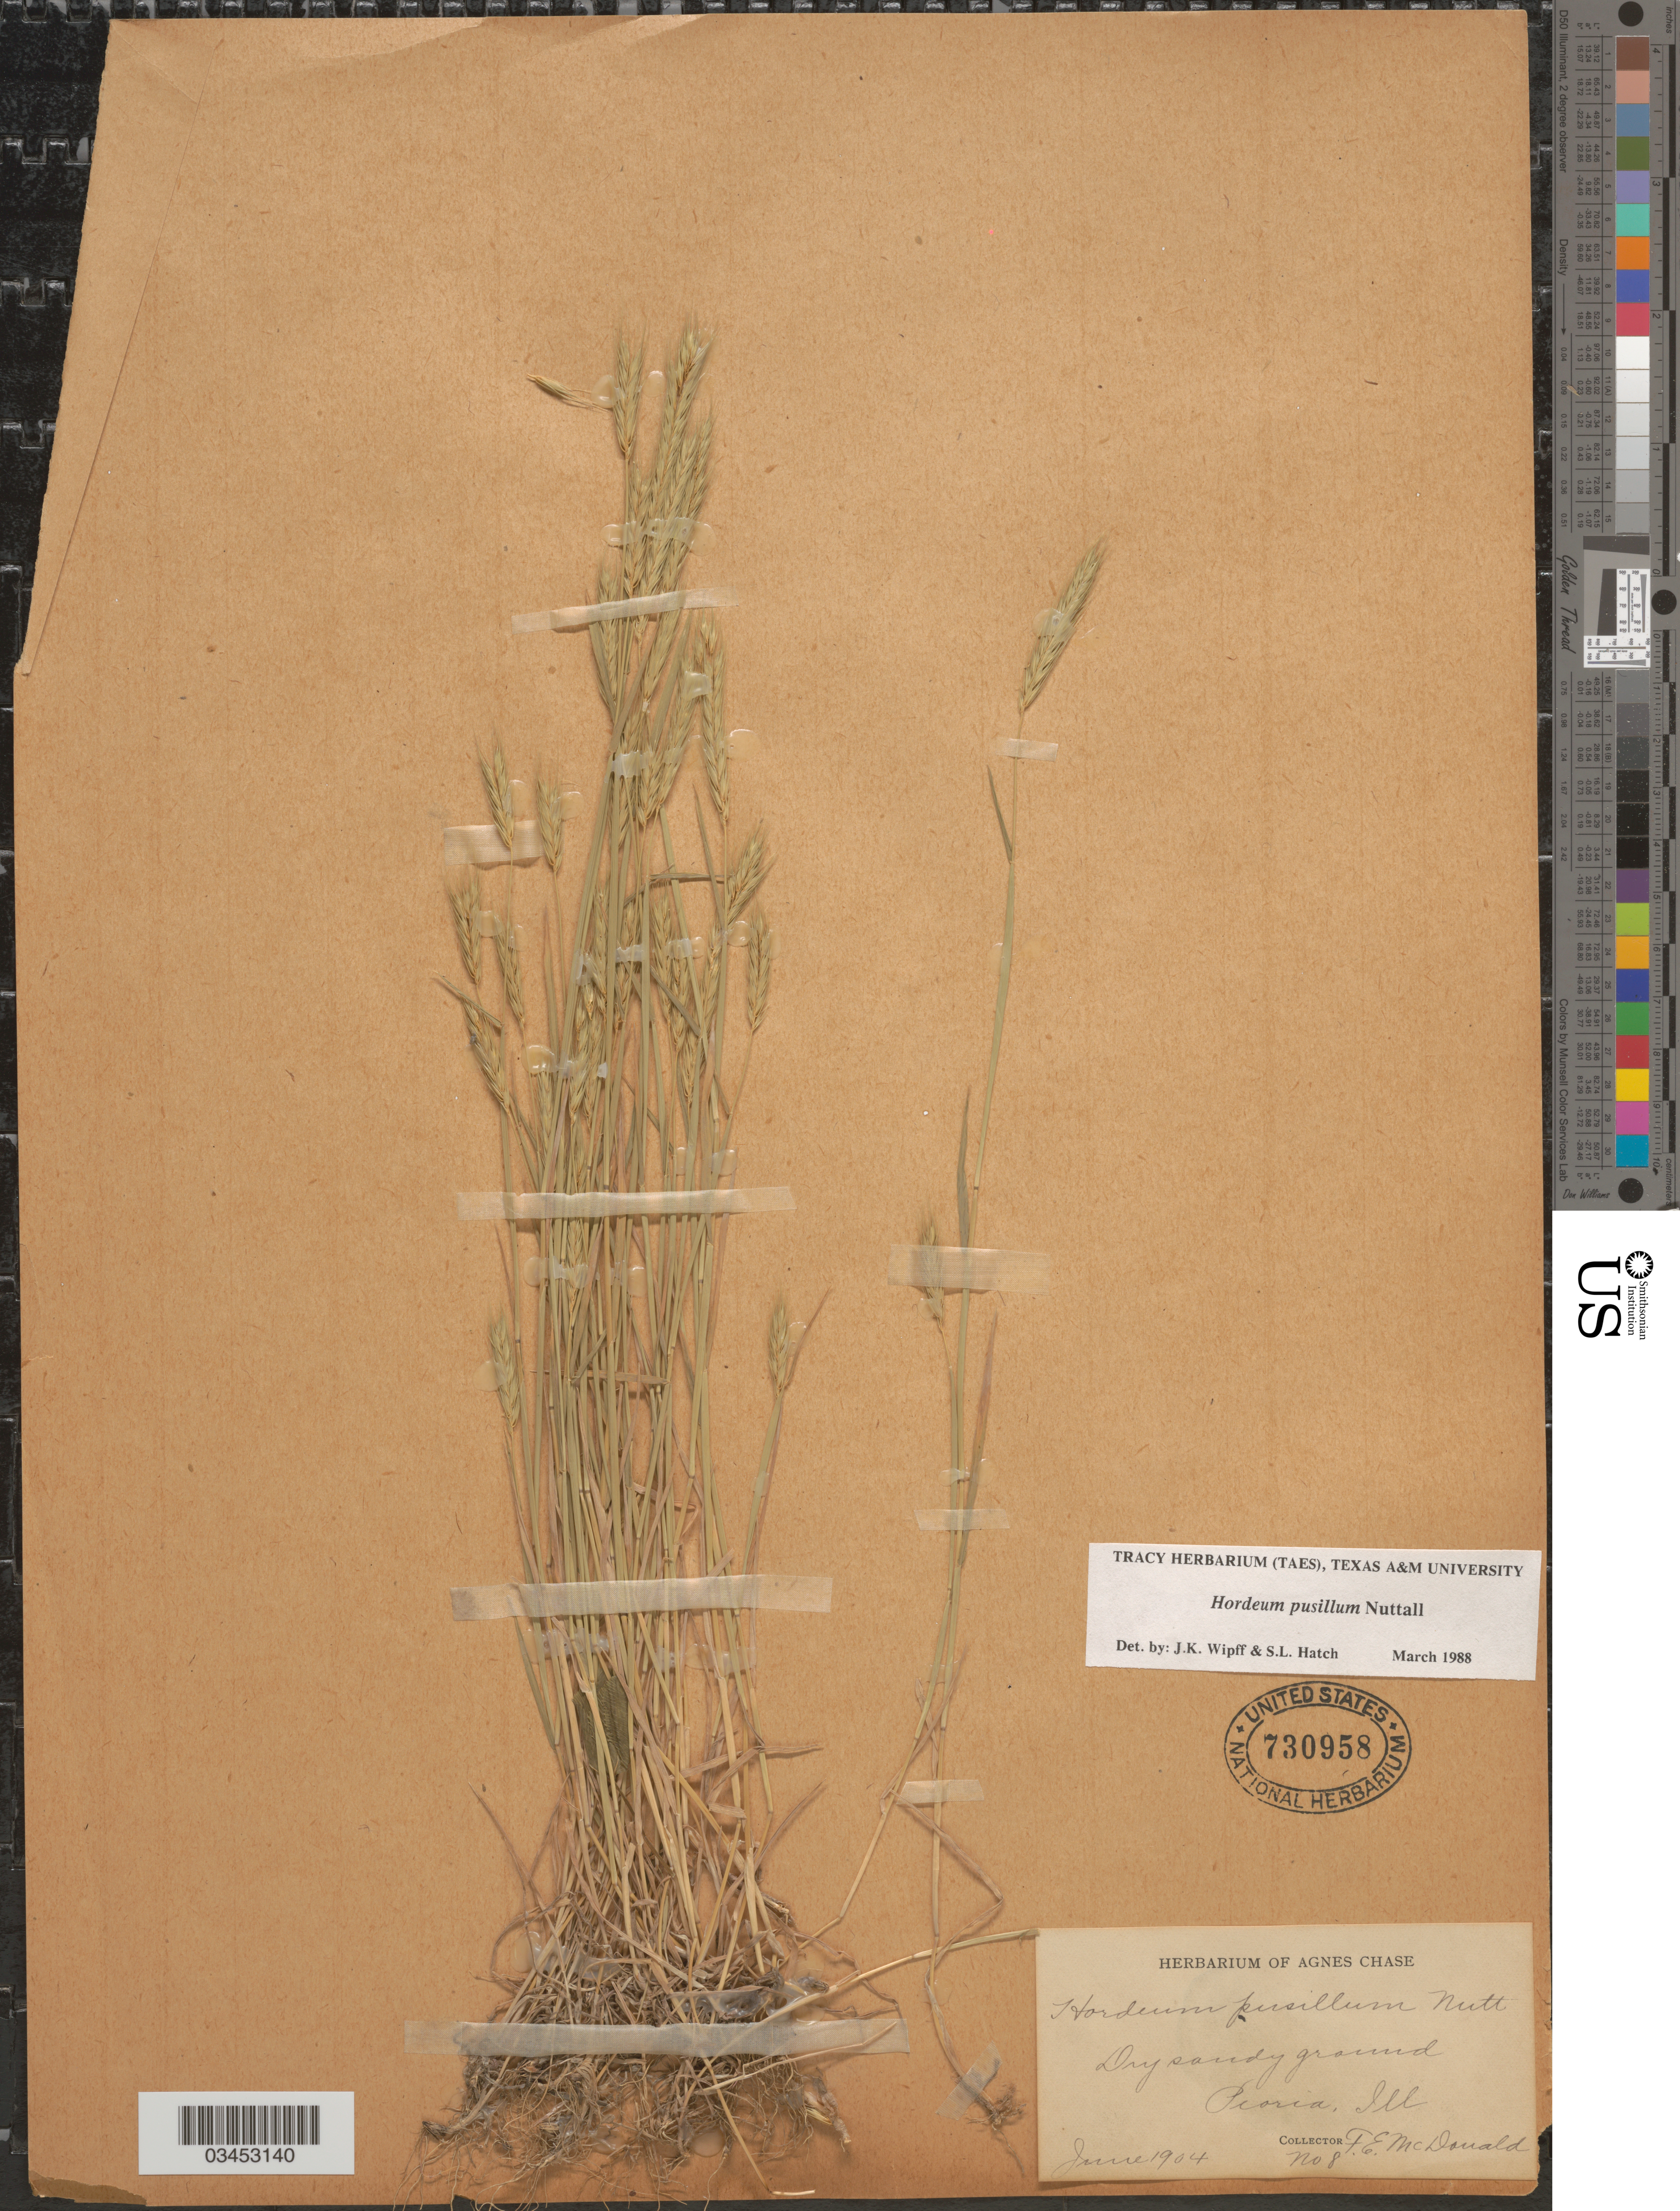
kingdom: Plantae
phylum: Tracheophyta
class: Liliopsida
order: Poales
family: Poaceae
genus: Hordeum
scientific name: Hordeum pusillum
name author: Nutt.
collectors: F. E. McDonald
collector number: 8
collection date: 1904-06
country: United States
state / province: Illinois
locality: Dry sandy ground. Peoria.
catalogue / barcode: US 730958